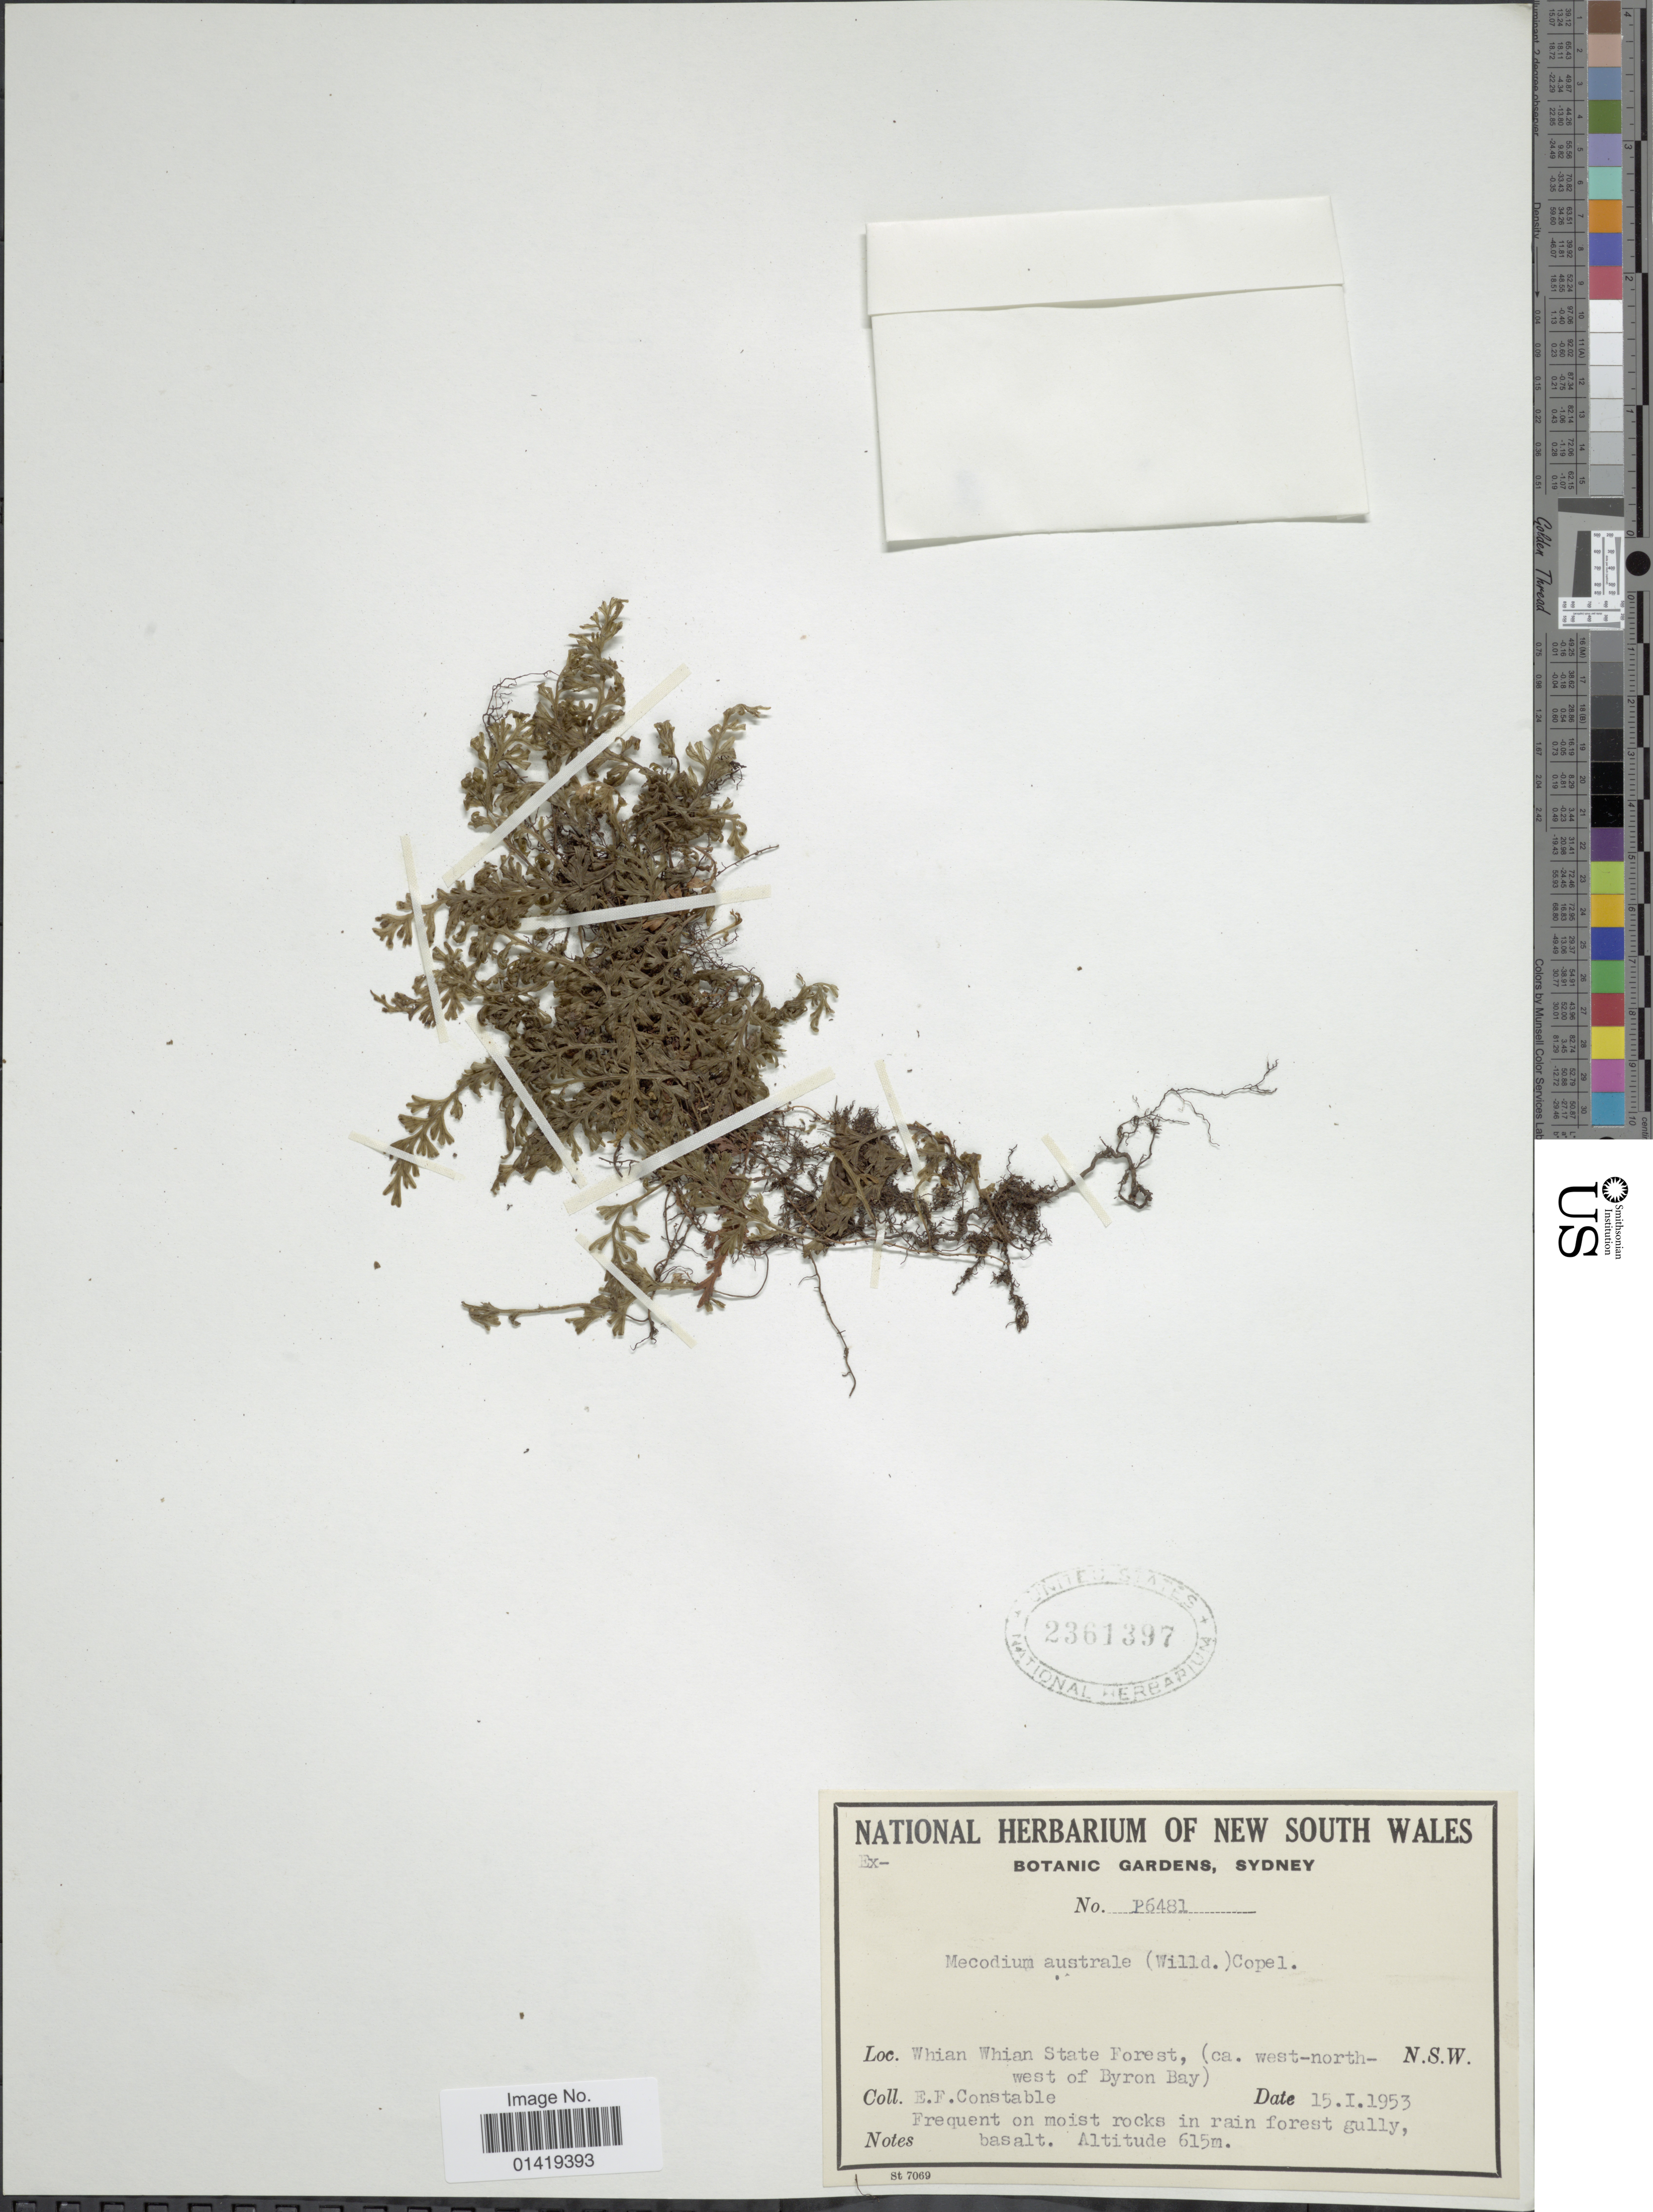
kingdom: Plantae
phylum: Tracheophyta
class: Polypodiopsida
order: Hymenophyllales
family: Hymenophyllaceae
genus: Hymenophyllum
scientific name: Hymenophyllum australe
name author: Willd.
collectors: E. F. Constable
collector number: P6481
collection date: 1953-01-15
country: Australia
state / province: New South Wales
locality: Whian Whian State forest [ca. west north west of Byhron Bay], N.S.W.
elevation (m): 615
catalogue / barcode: US 2361397